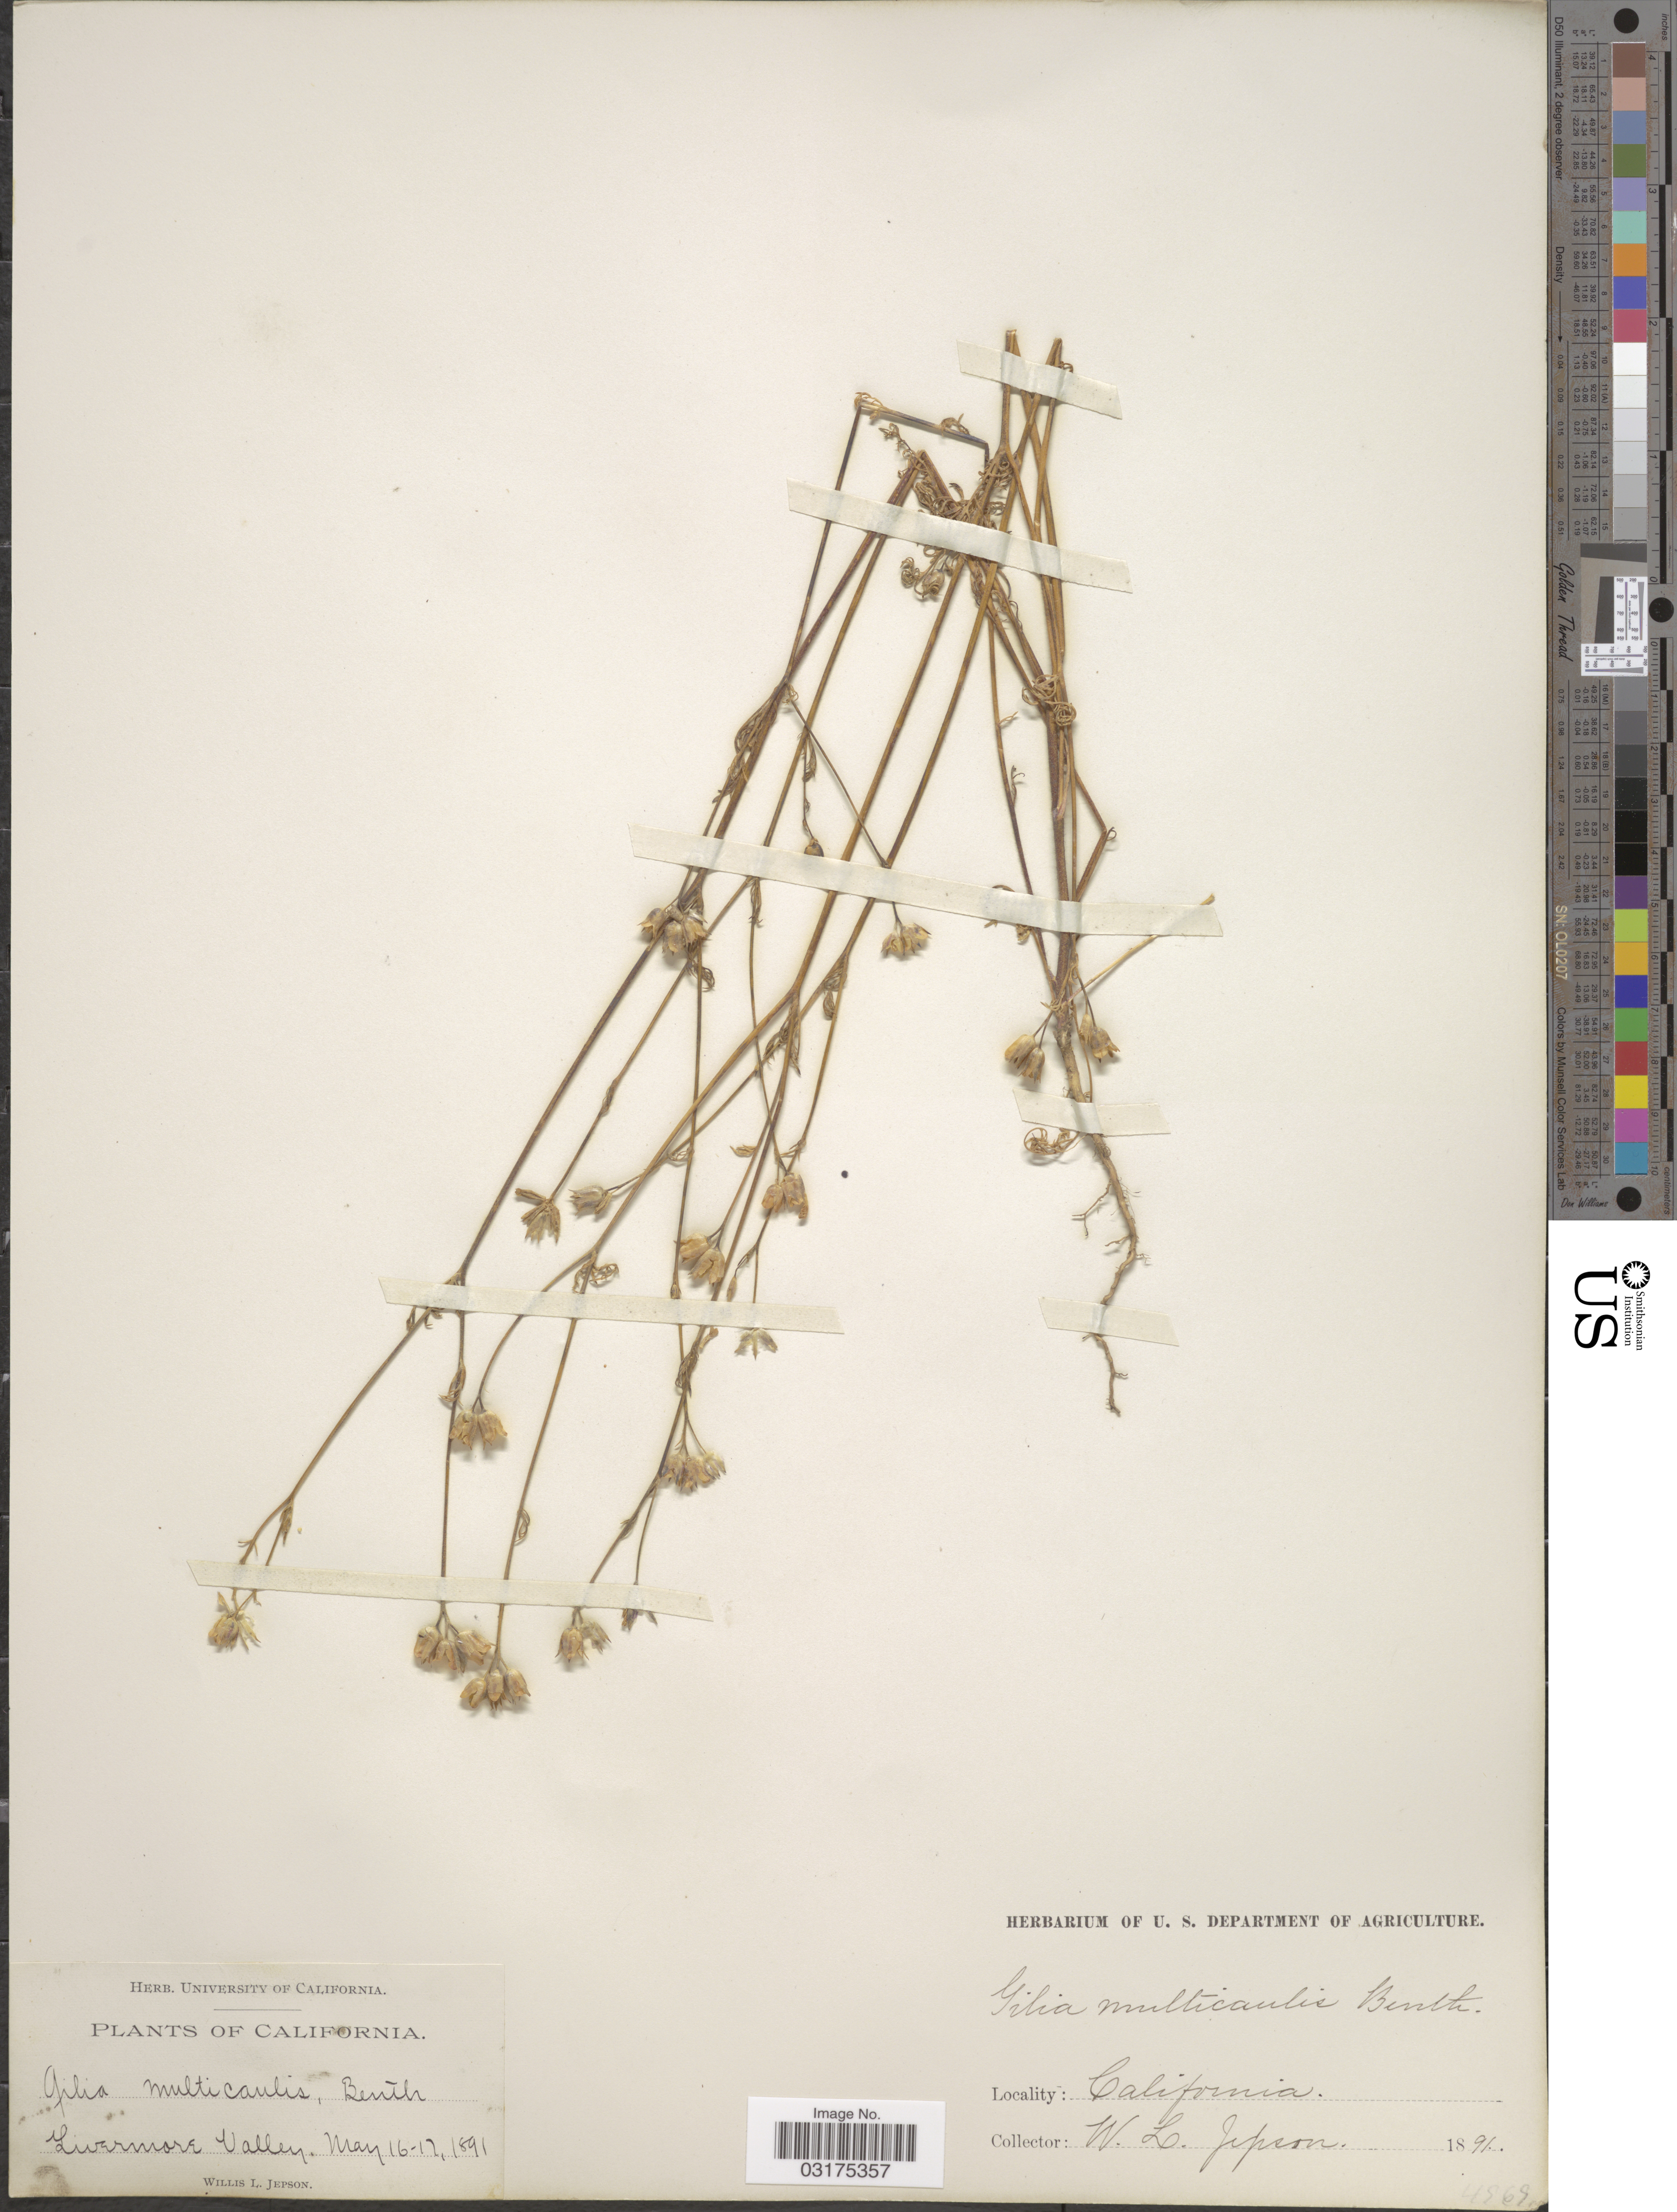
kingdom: Plantae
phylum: Tracheophyta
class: Magnoliopsida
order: Ericales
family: Polemoniaceae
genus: Gilia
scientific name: Gilia clivorum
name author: (Jeps.) V.E. Grant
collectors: W. L. Jepson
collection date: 1891-05-16/1891-05-17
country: United States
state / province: California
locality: Livermore Valley.